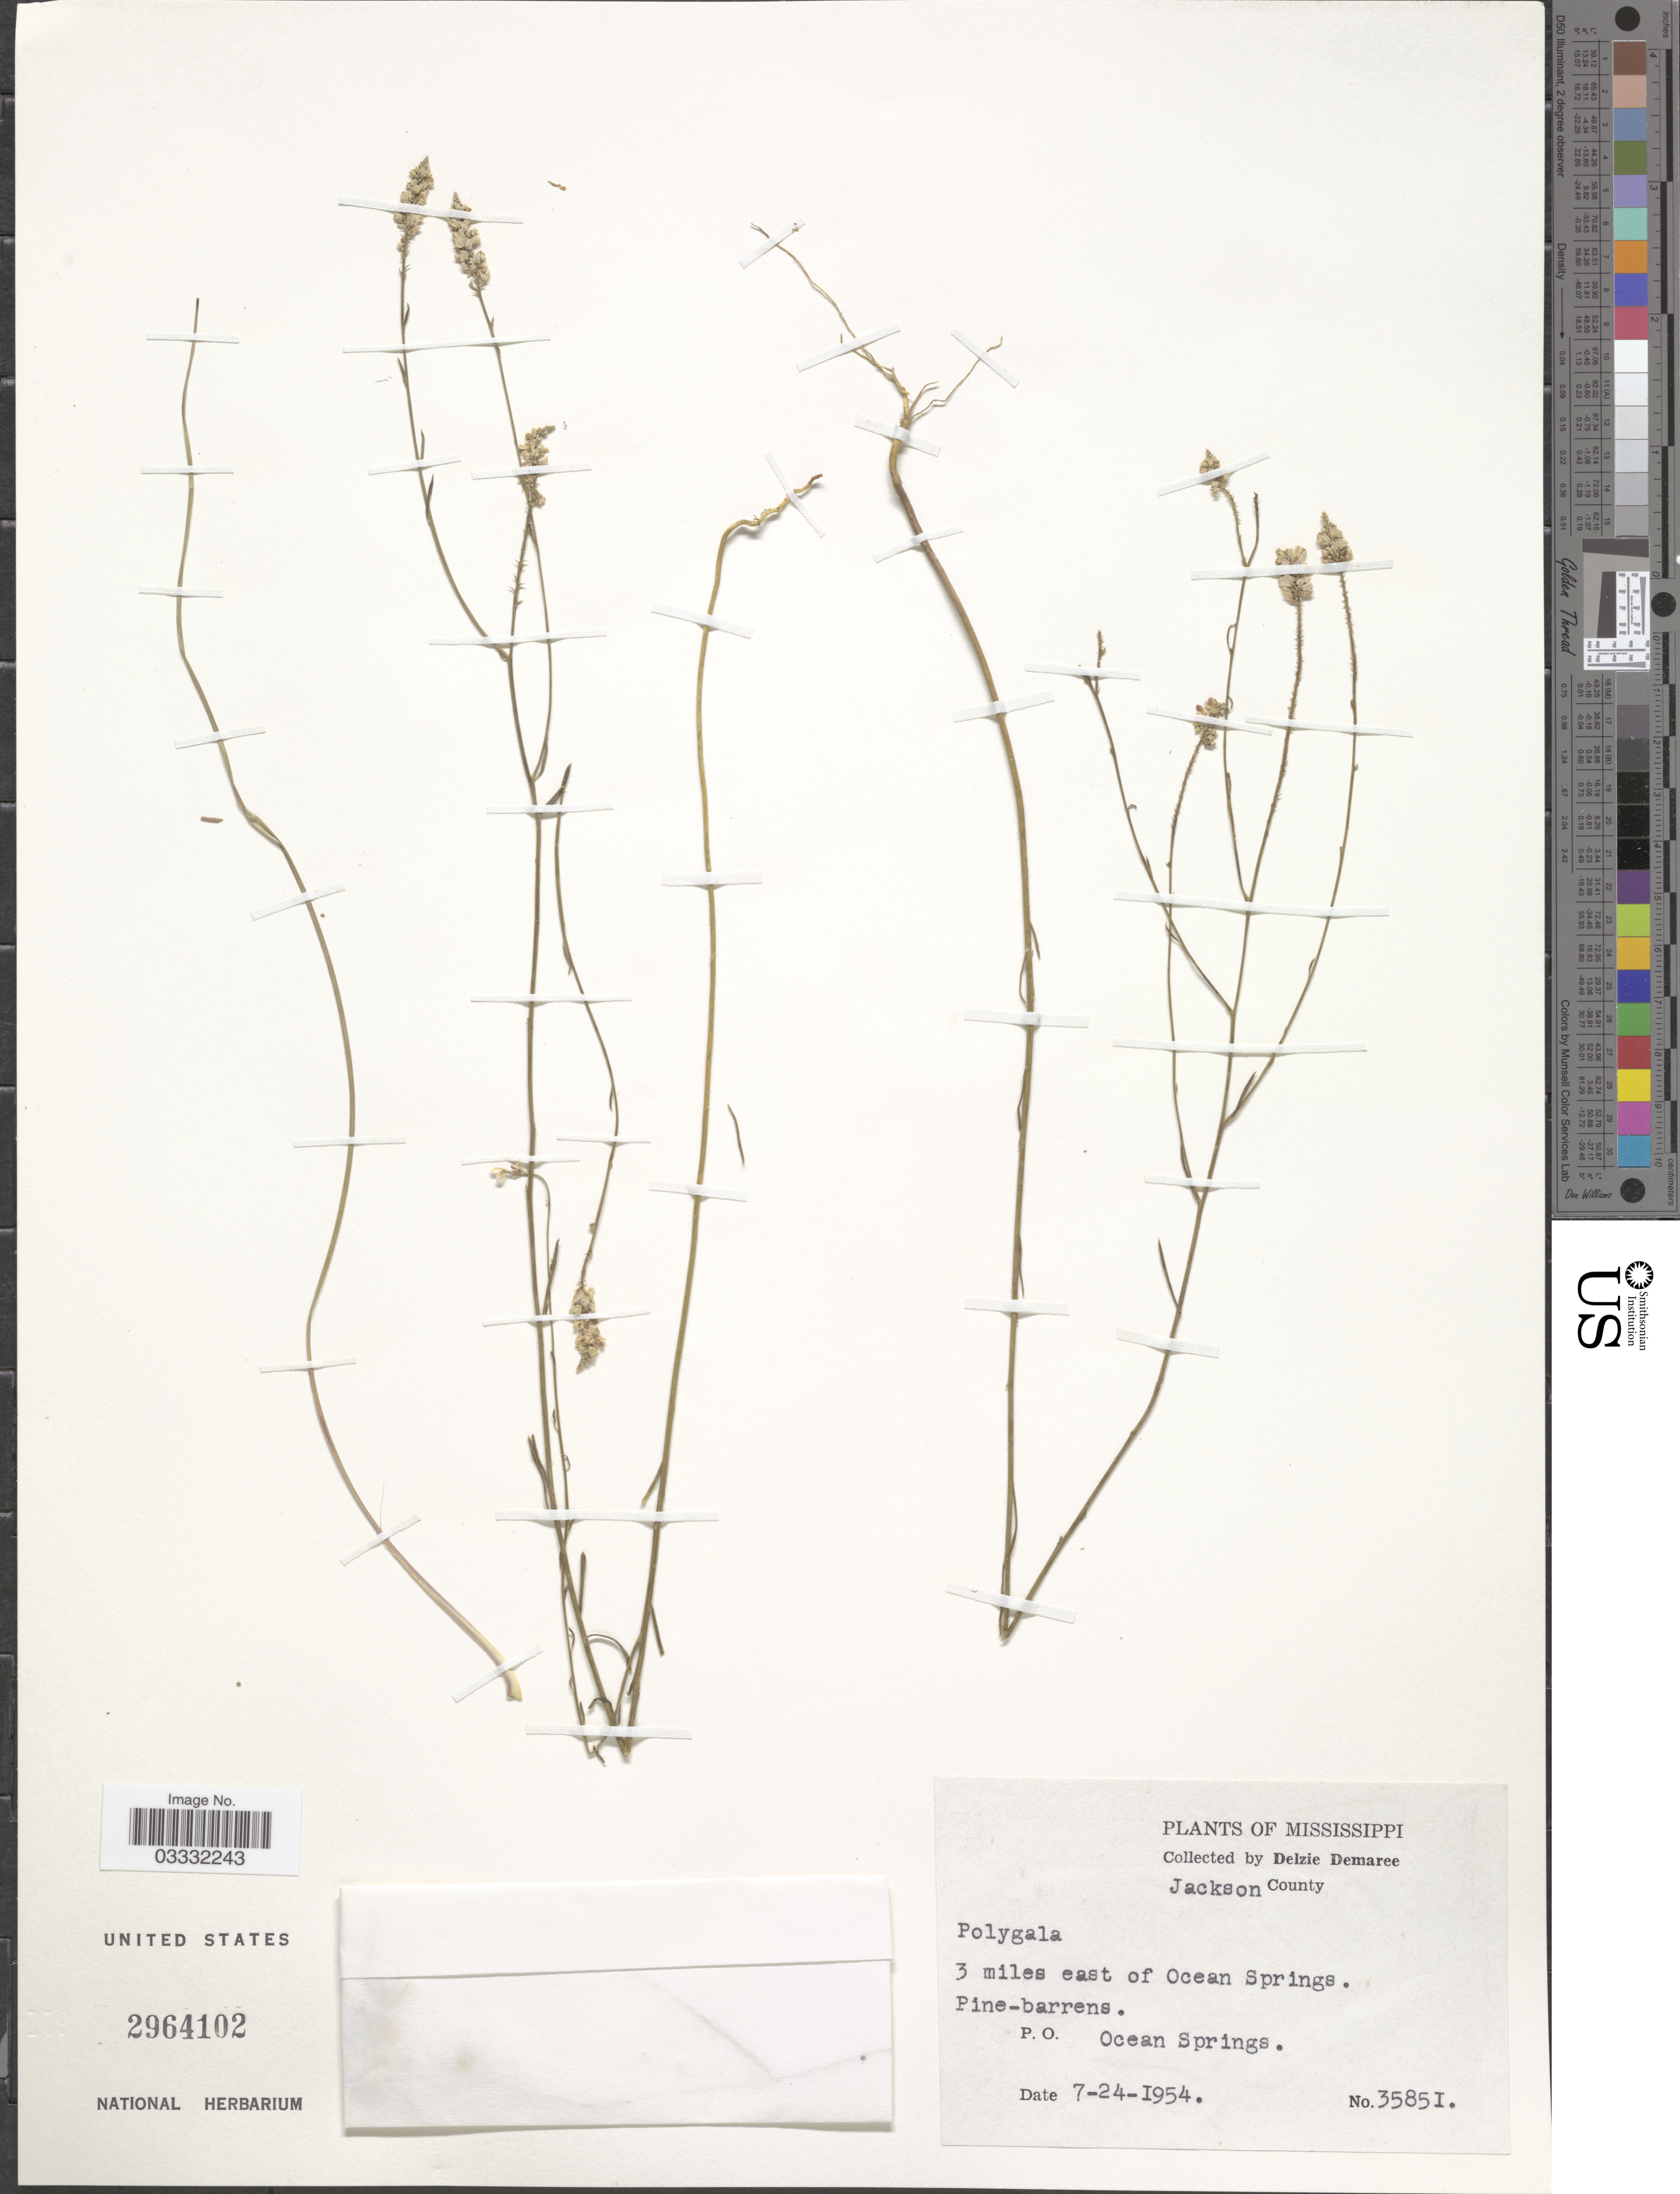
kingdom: Plantae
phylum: Tracheophyta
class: Magnoliopsida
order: Fabales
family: Polygalaceae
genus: Polygala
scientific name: Polygala sp.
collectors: D. Demaree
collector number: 35851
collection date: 1954-07-24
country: United States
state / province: Mississippi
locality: Jackson County. 3 miles east of Ocean Springs. P.O. Ocean Springs.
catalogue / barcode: US 2964102